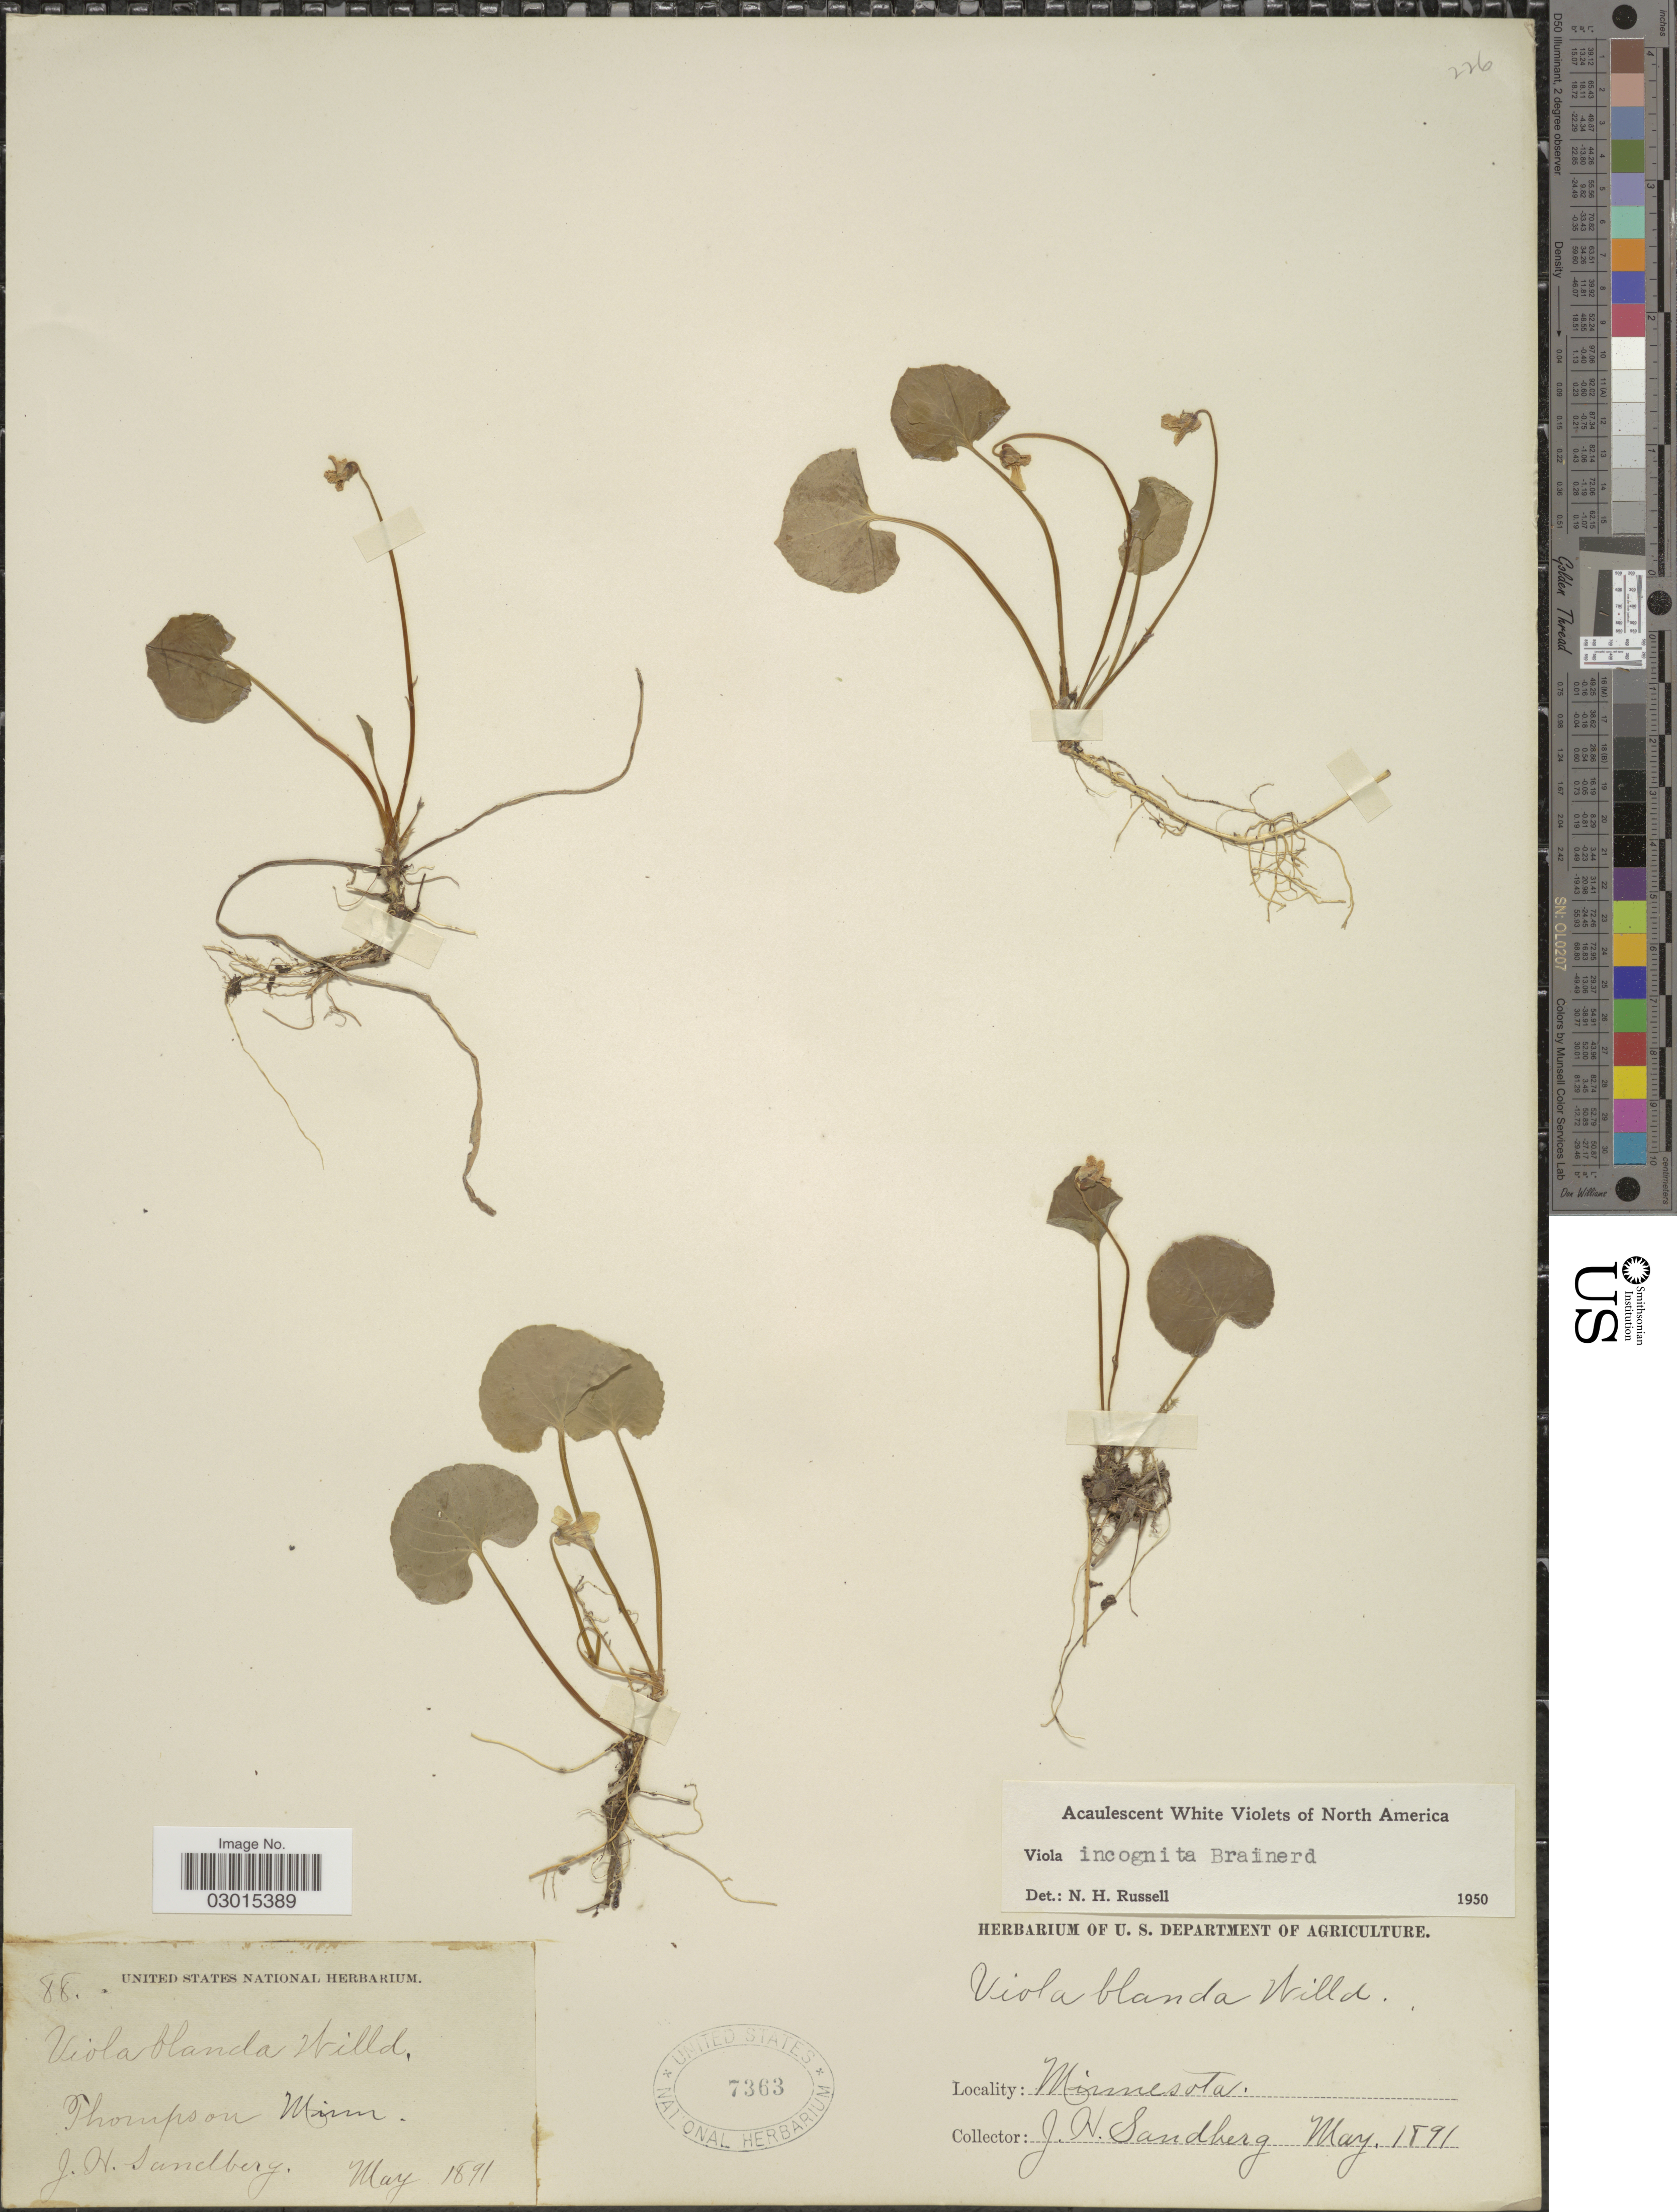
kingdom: Plantae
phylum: Tracheophyta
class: Magnoliopsida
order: Malpighiales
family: Violaceae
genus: Viola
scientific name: Viola incognita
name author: Brainerd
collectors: J. H. Sandberg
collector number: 88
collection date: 1891-05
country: United States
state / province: Minnesota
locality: Thompson Minn.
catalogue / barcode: US 7363